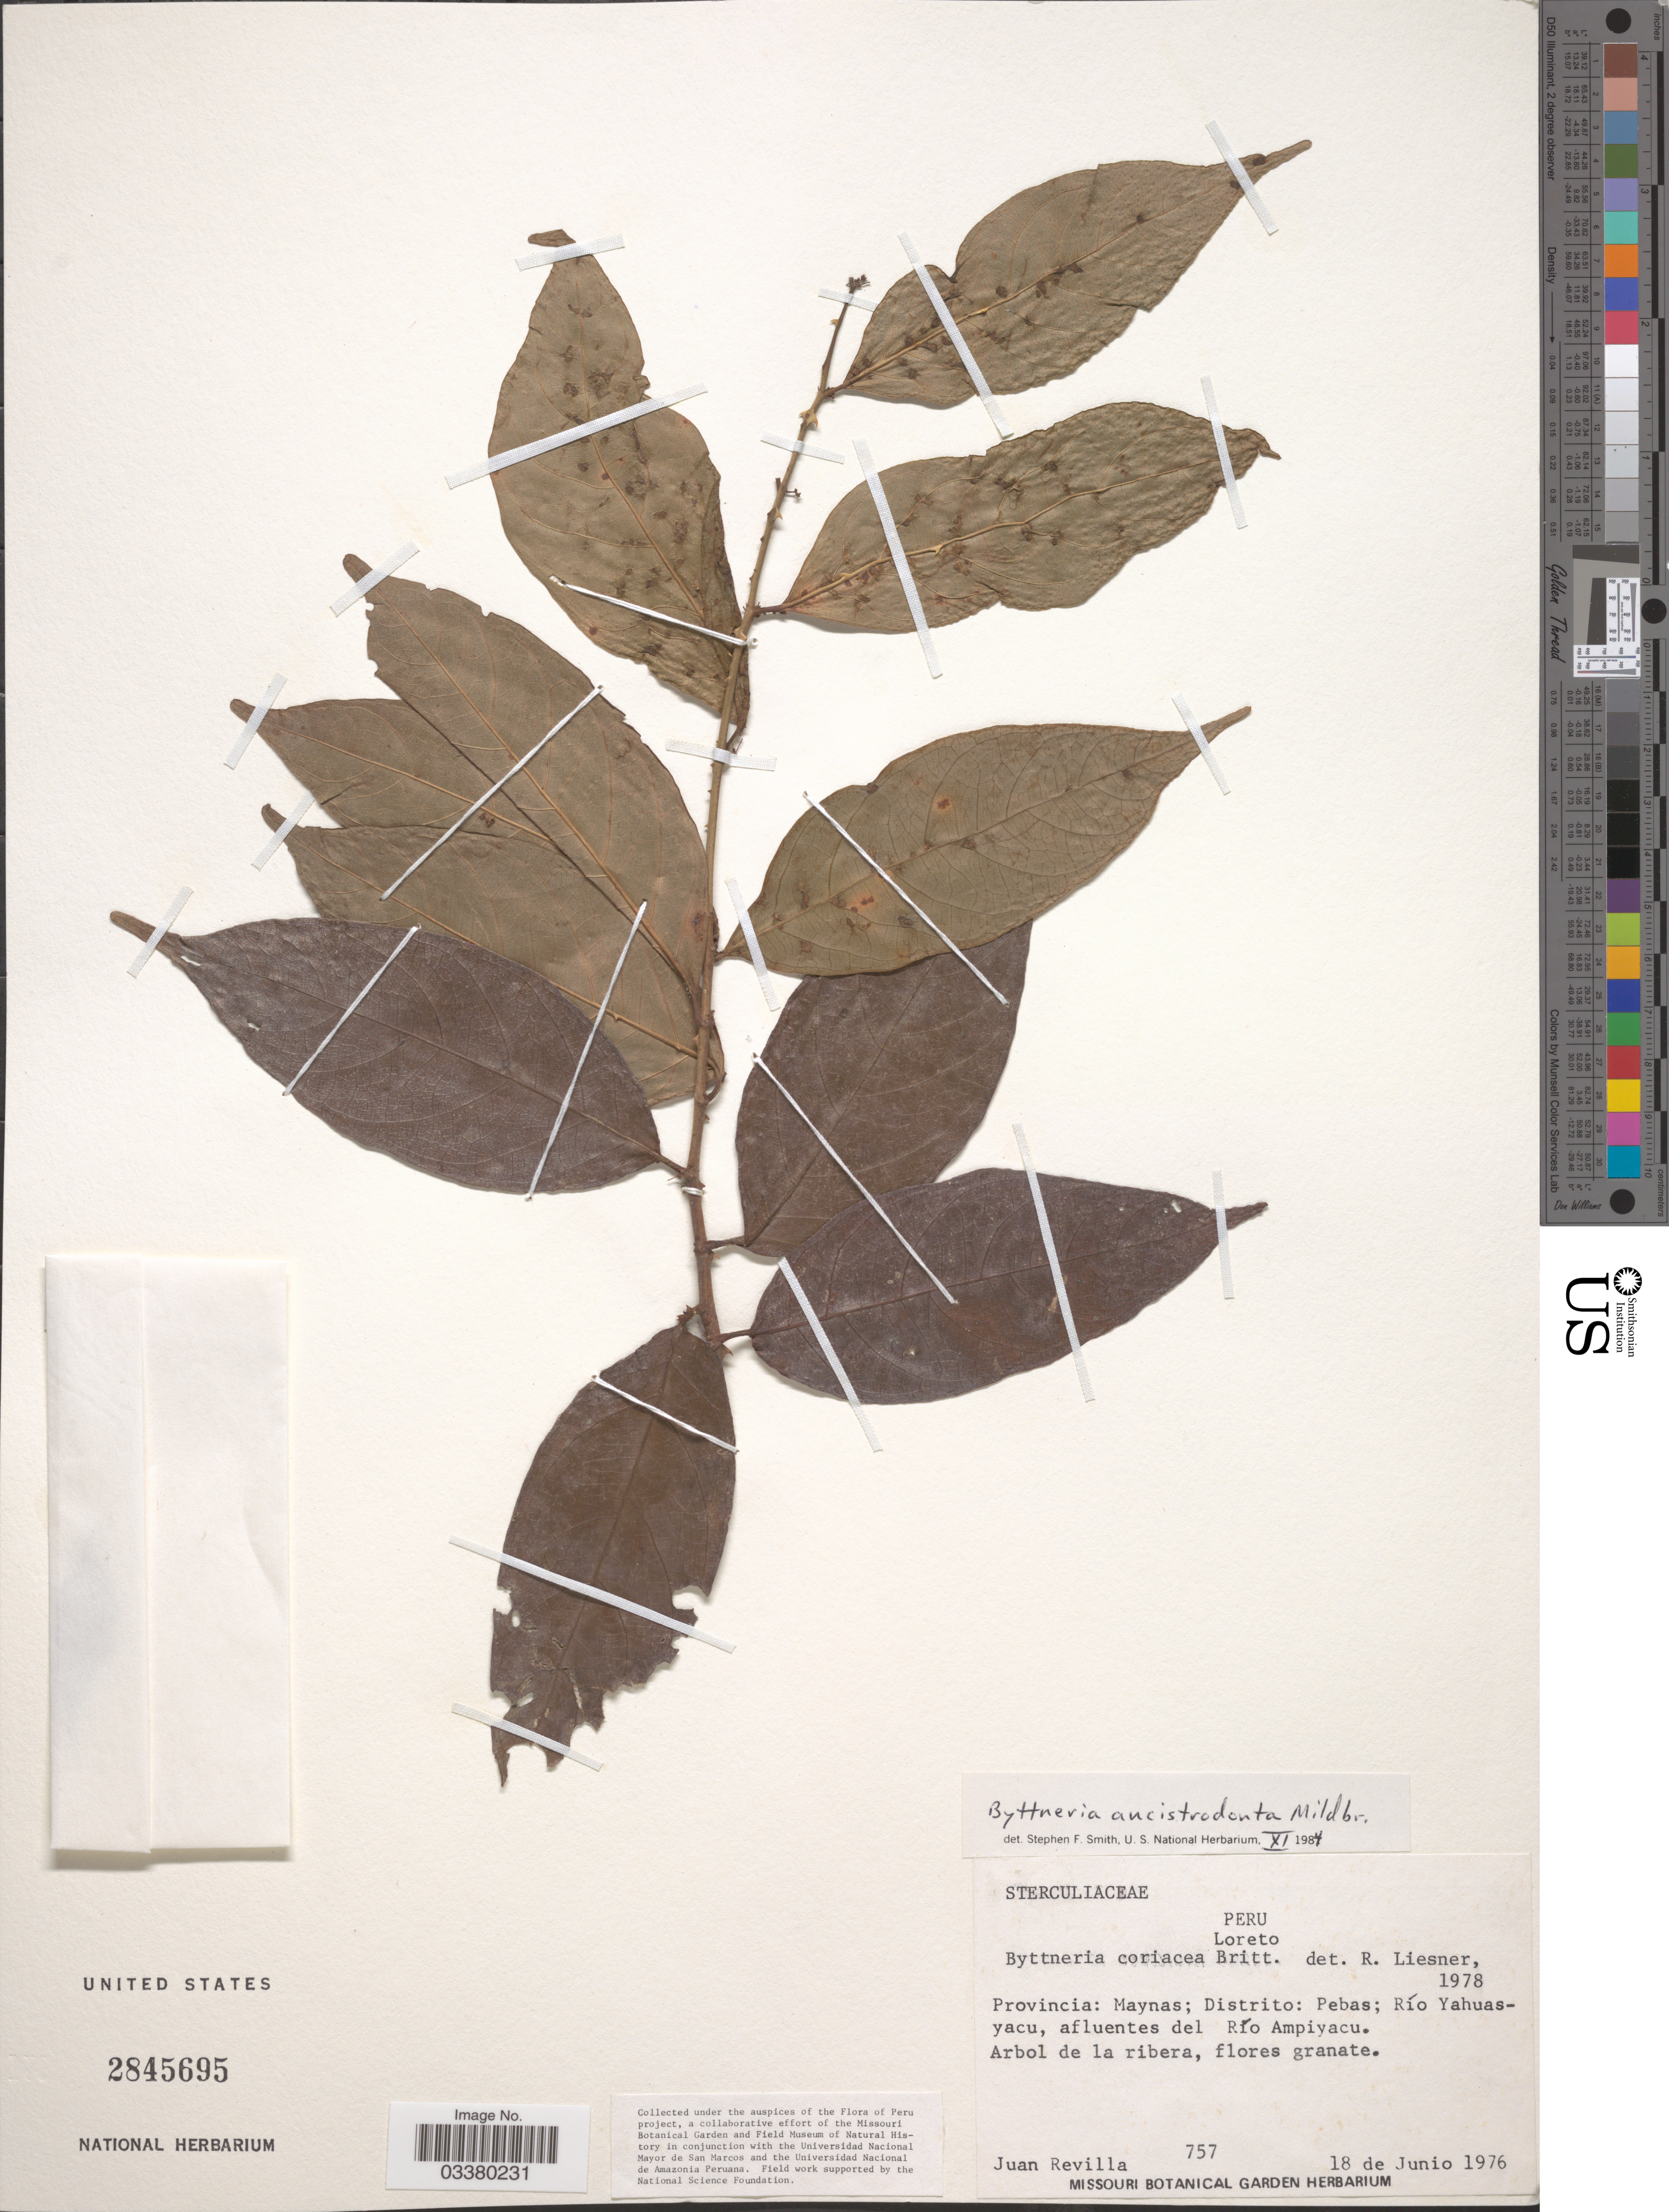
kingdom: Plantae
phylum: Tracheophyta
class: Magnoliopsida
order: Malvales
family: Malvaceae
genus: Byttneria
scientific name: Byttneria ancistrodonta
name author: Mildbr.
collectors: J. Revilla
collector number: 757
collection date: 1976-06-18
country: Peru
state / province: Loreto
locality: Provincia: Maynas; Distrito: Pebas; Río Yahuasyacu, afluentes del Río Ampiyacu.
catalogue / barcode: US 2845695